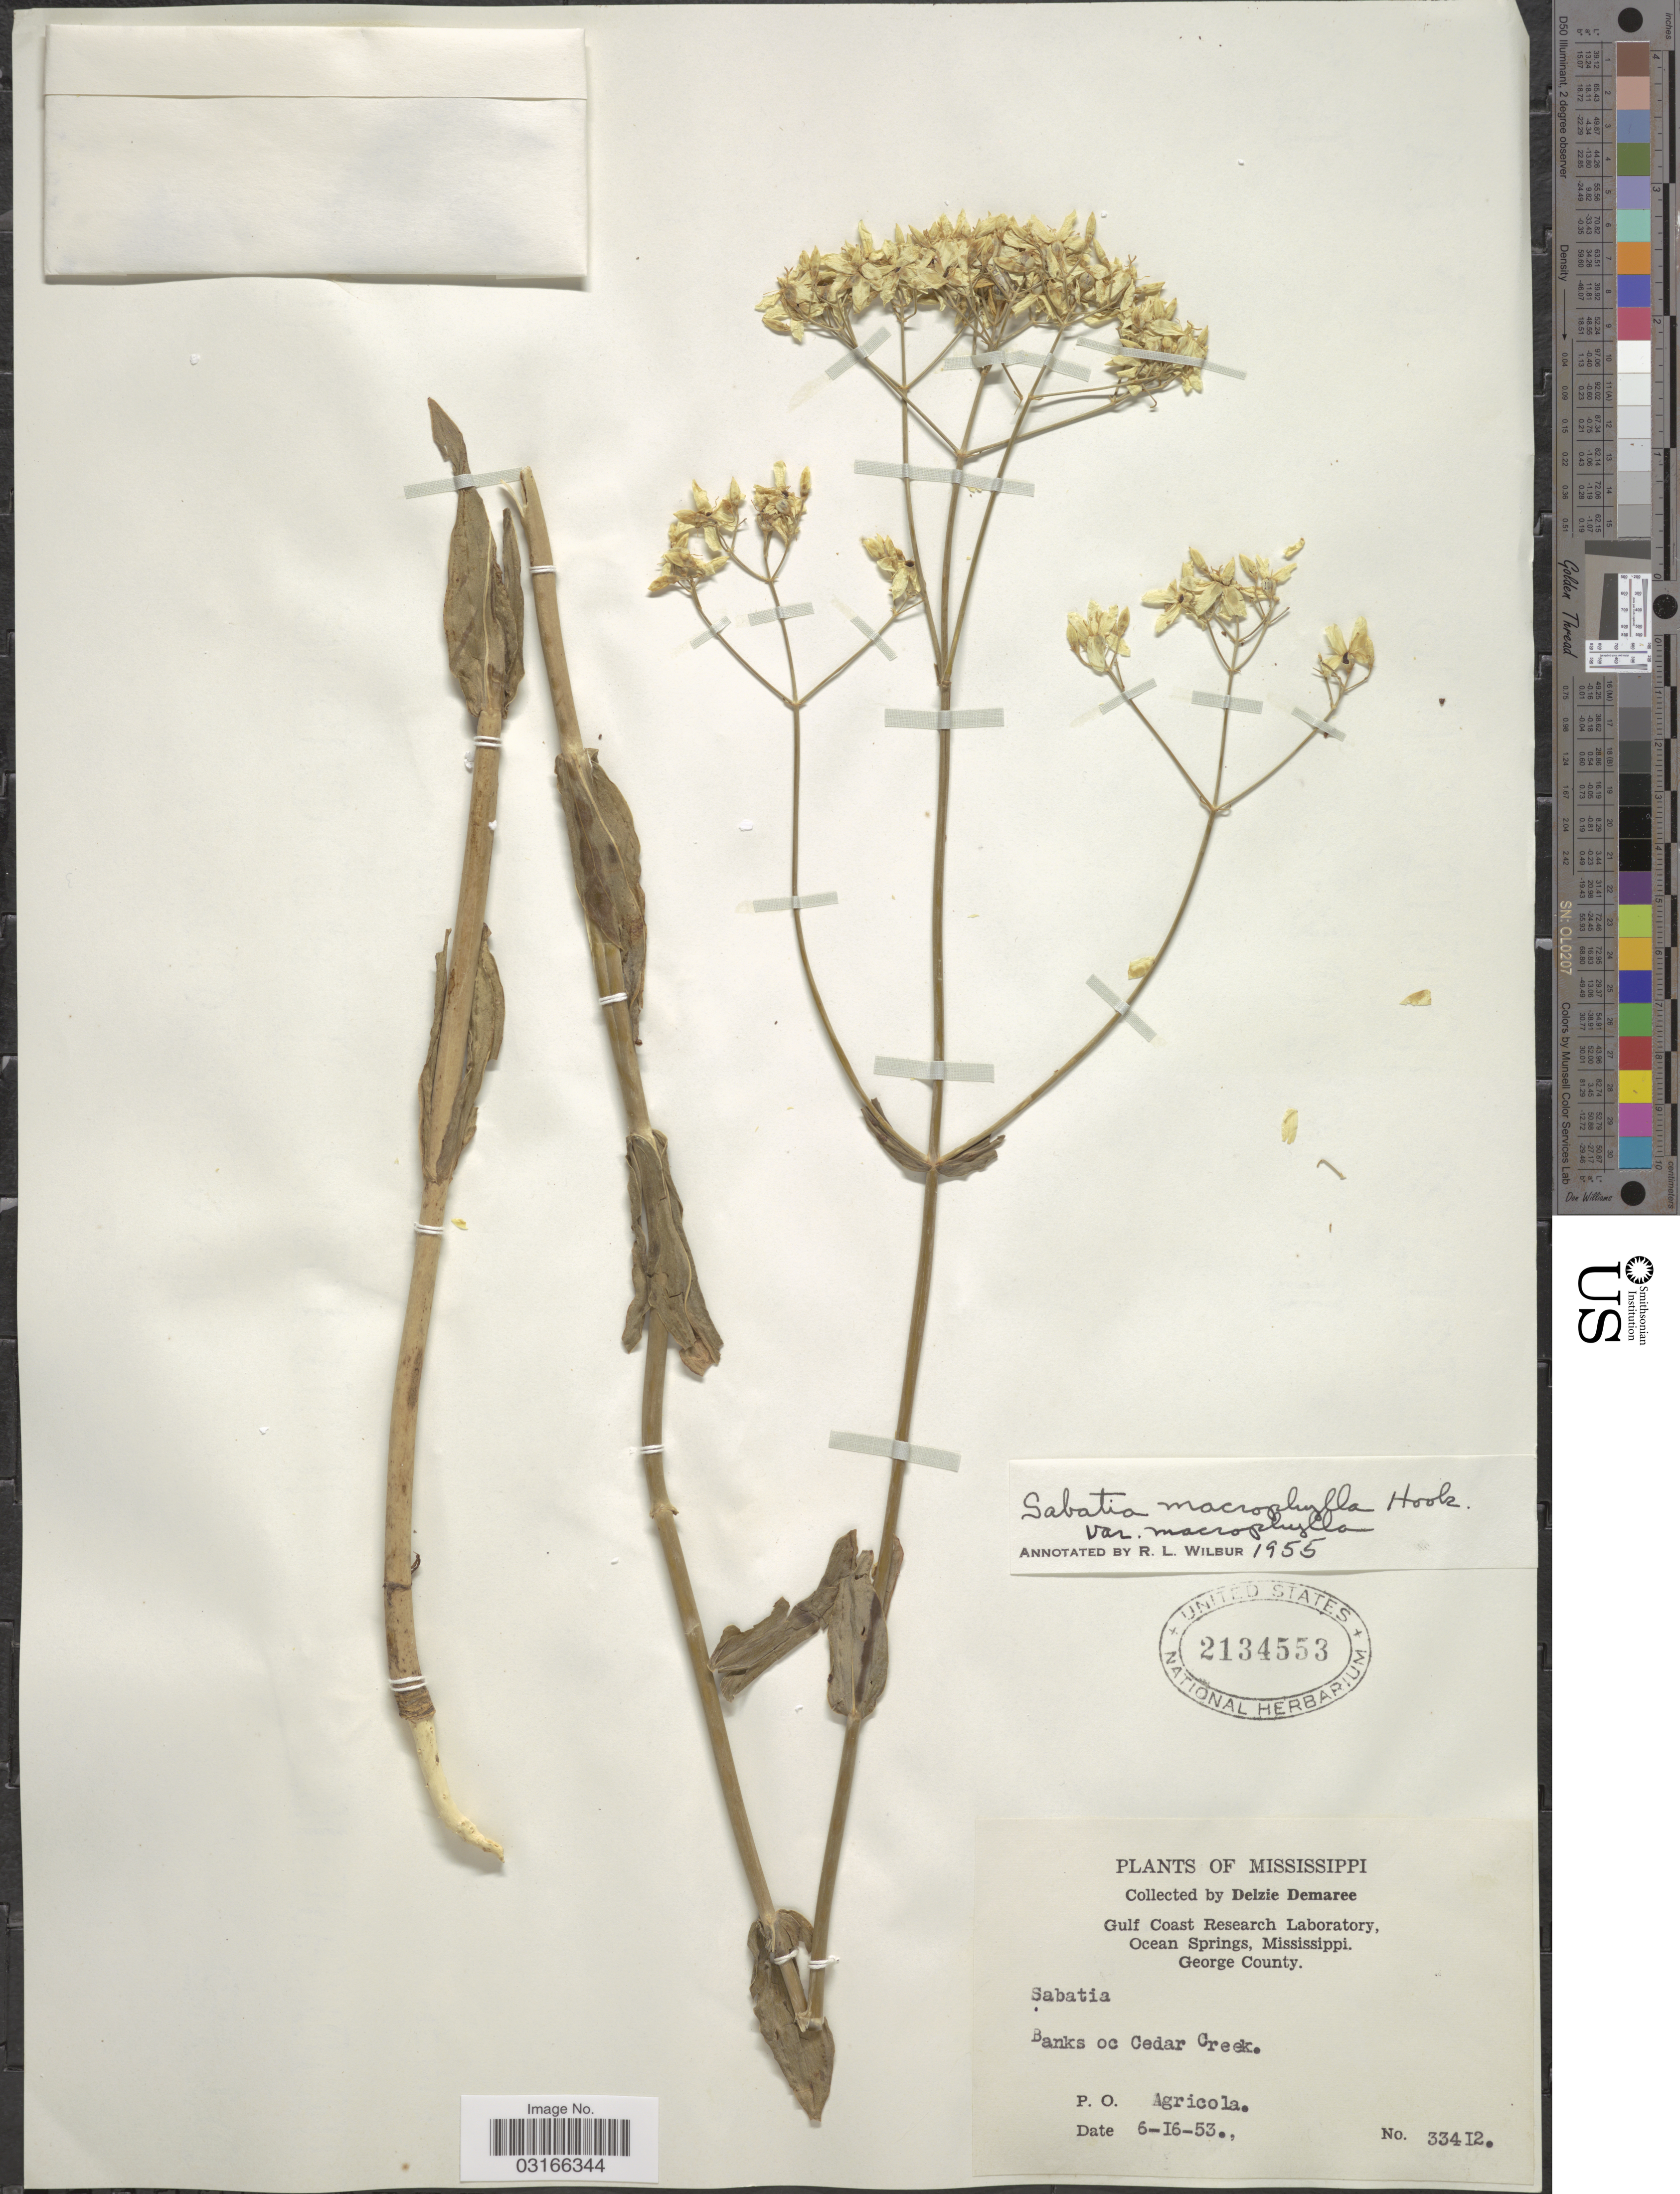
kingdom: Plantae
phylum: Tracheophyta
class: Magnoliopsida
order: Gentianales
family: Gentianaceae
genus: Sabatia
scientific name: Sabatia campestris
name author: Nutt.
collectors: D. Demaree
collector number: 33412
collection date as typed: Transcribed d/m/y: 16/6/53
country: United States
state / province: Mississippi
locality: Banks of Cedar Creek. P. O. Agricola.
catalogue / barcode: US 2134553